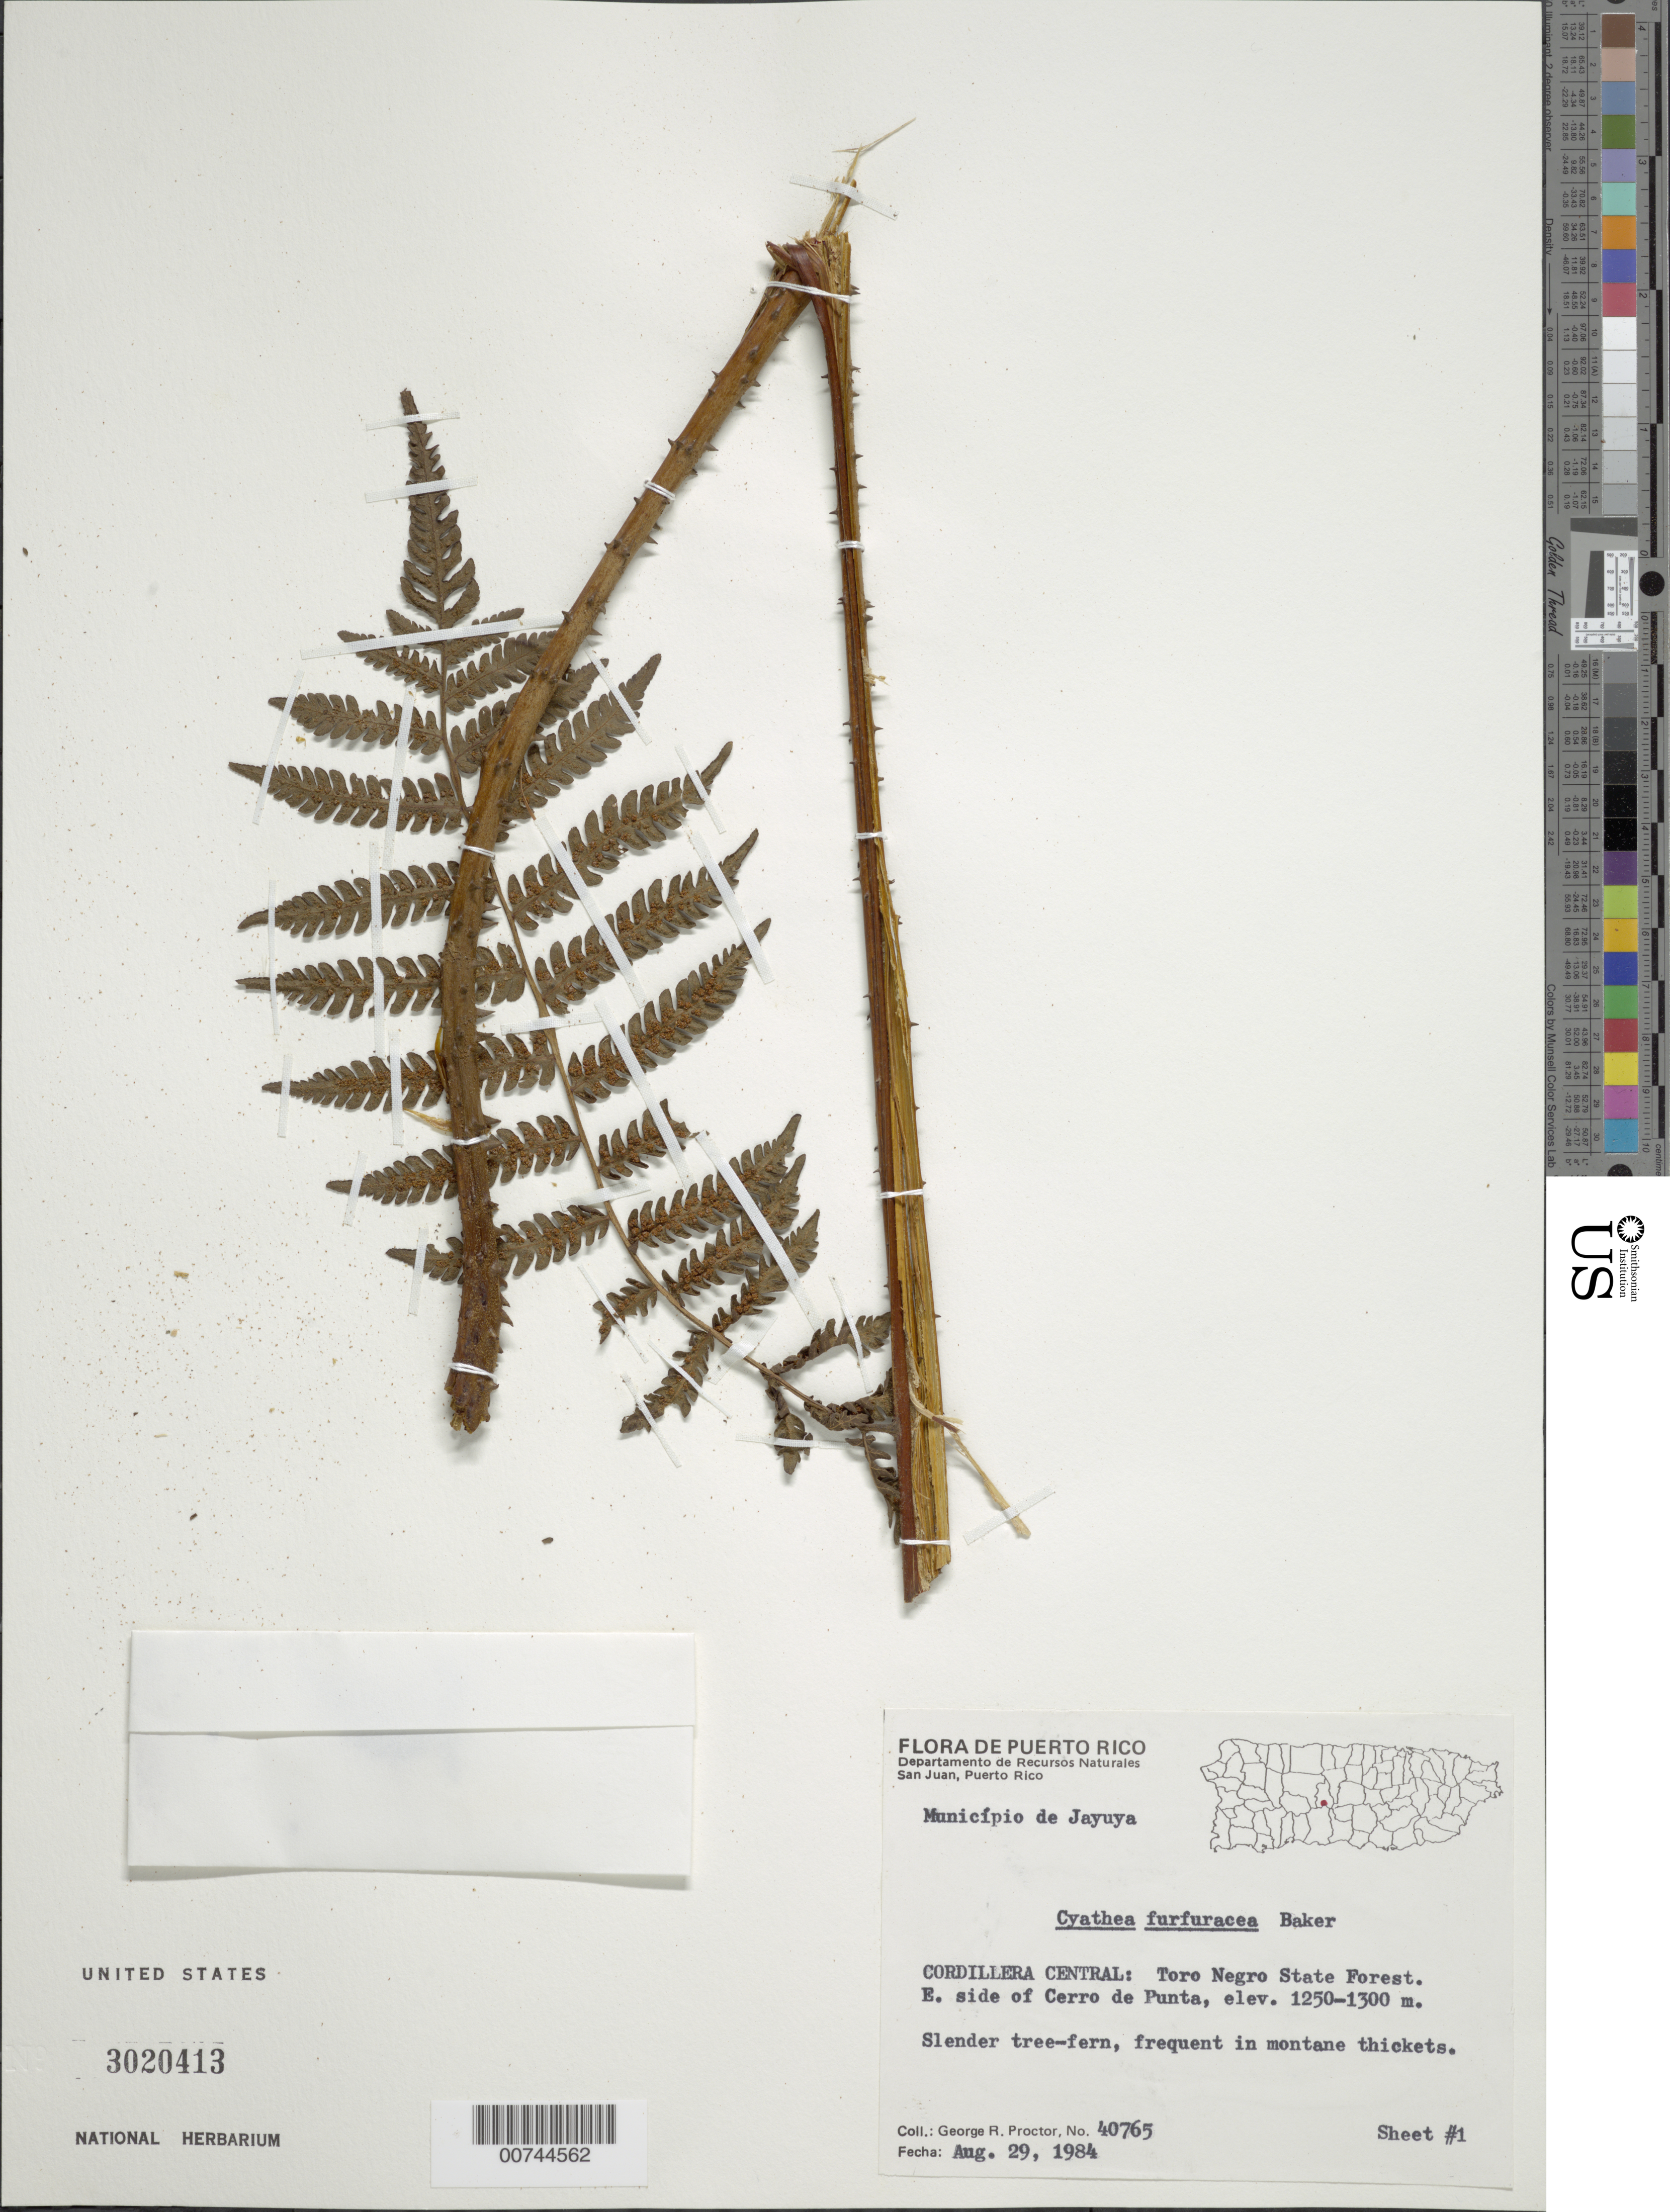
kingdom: Plantae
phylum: Tracheophyta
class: Polypodiopsida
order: Cyatheales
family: Cyatheaceae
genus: Cyathea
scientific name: Cyathea furfuracea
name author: Christ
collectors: G. R. Proctor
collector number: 40765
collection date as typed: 29 Aug 1984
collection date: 1984-08-29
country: Puerto Rico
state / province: Jayuya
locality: Cordillera Central: Toro Negro State Forest. E. side of Cerro de Punta. Municipio de Jayuya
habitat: Slender tree-fern, frequent in montane thickets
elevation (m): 1250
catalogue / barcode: US 3020413